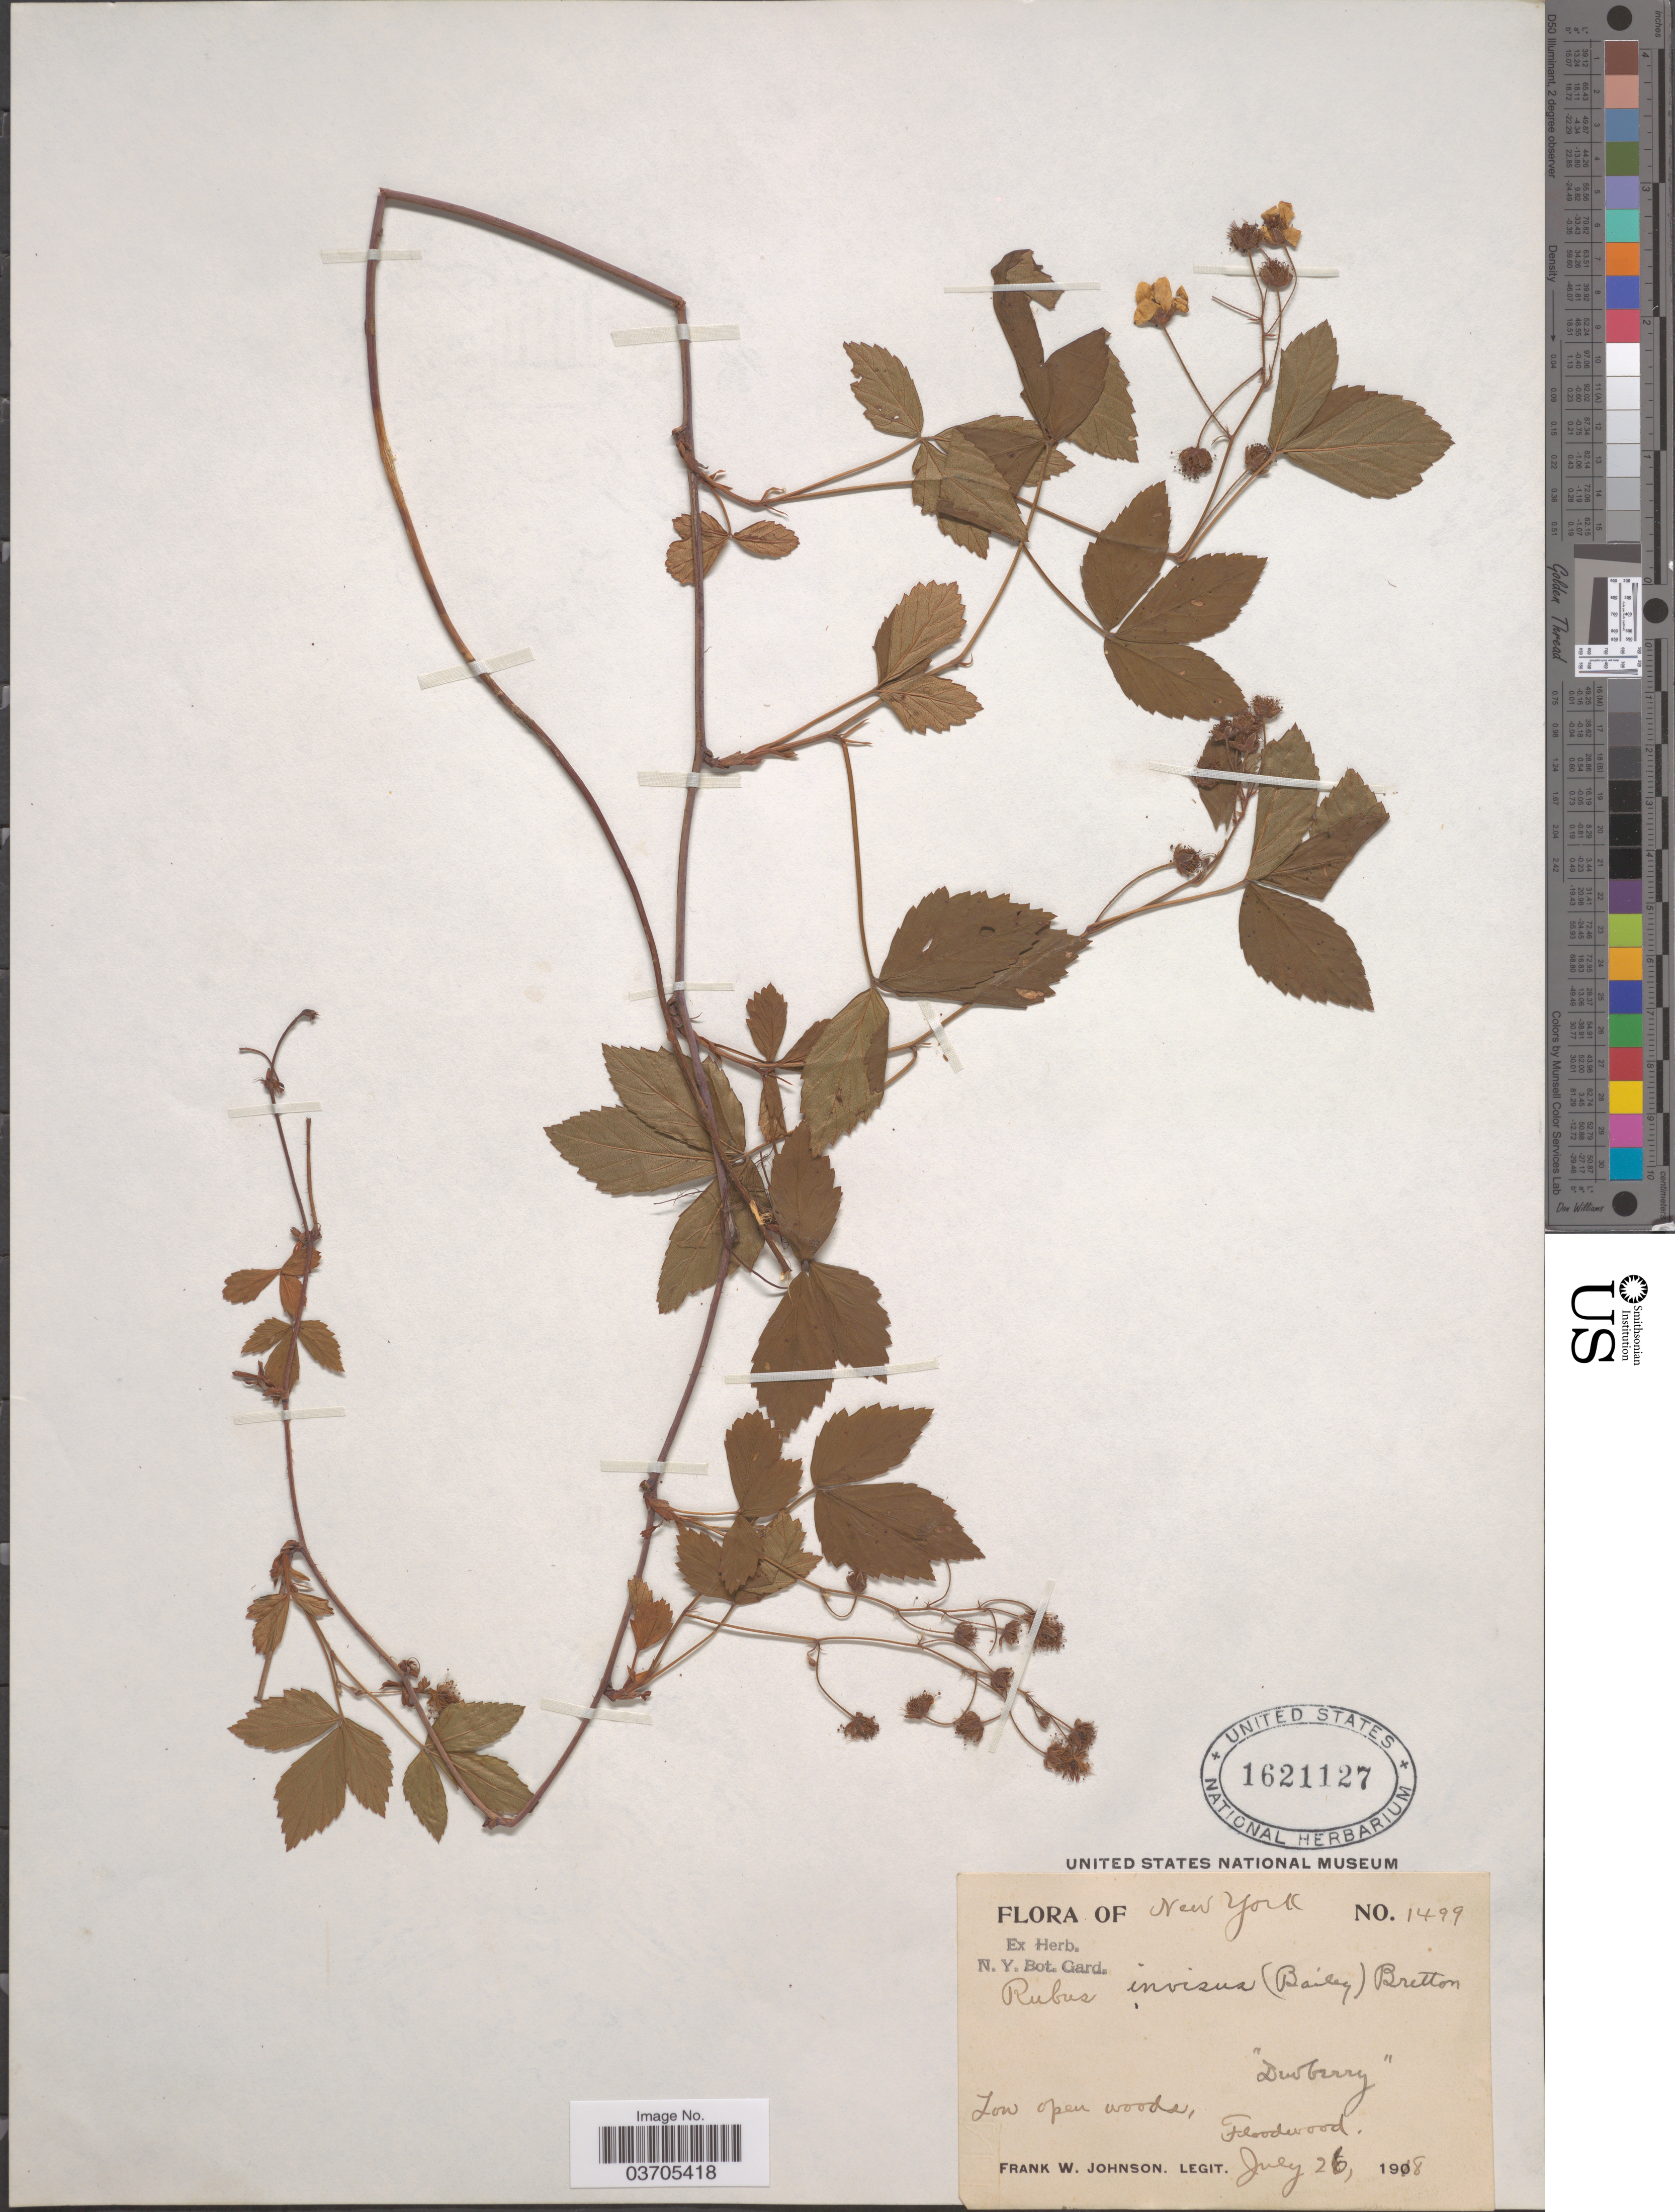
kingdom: Plantae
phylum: Tracheophyta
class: Magnoliopsida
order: Rosales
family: Rosaceae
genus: Rubus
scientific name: Rubus invisus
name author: (L.H. Bailey) Britton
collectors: F. W. Johnson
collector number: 1499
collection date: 1908-07-26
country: United States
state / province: New York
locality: Floodwood.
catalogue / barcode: US 1621127